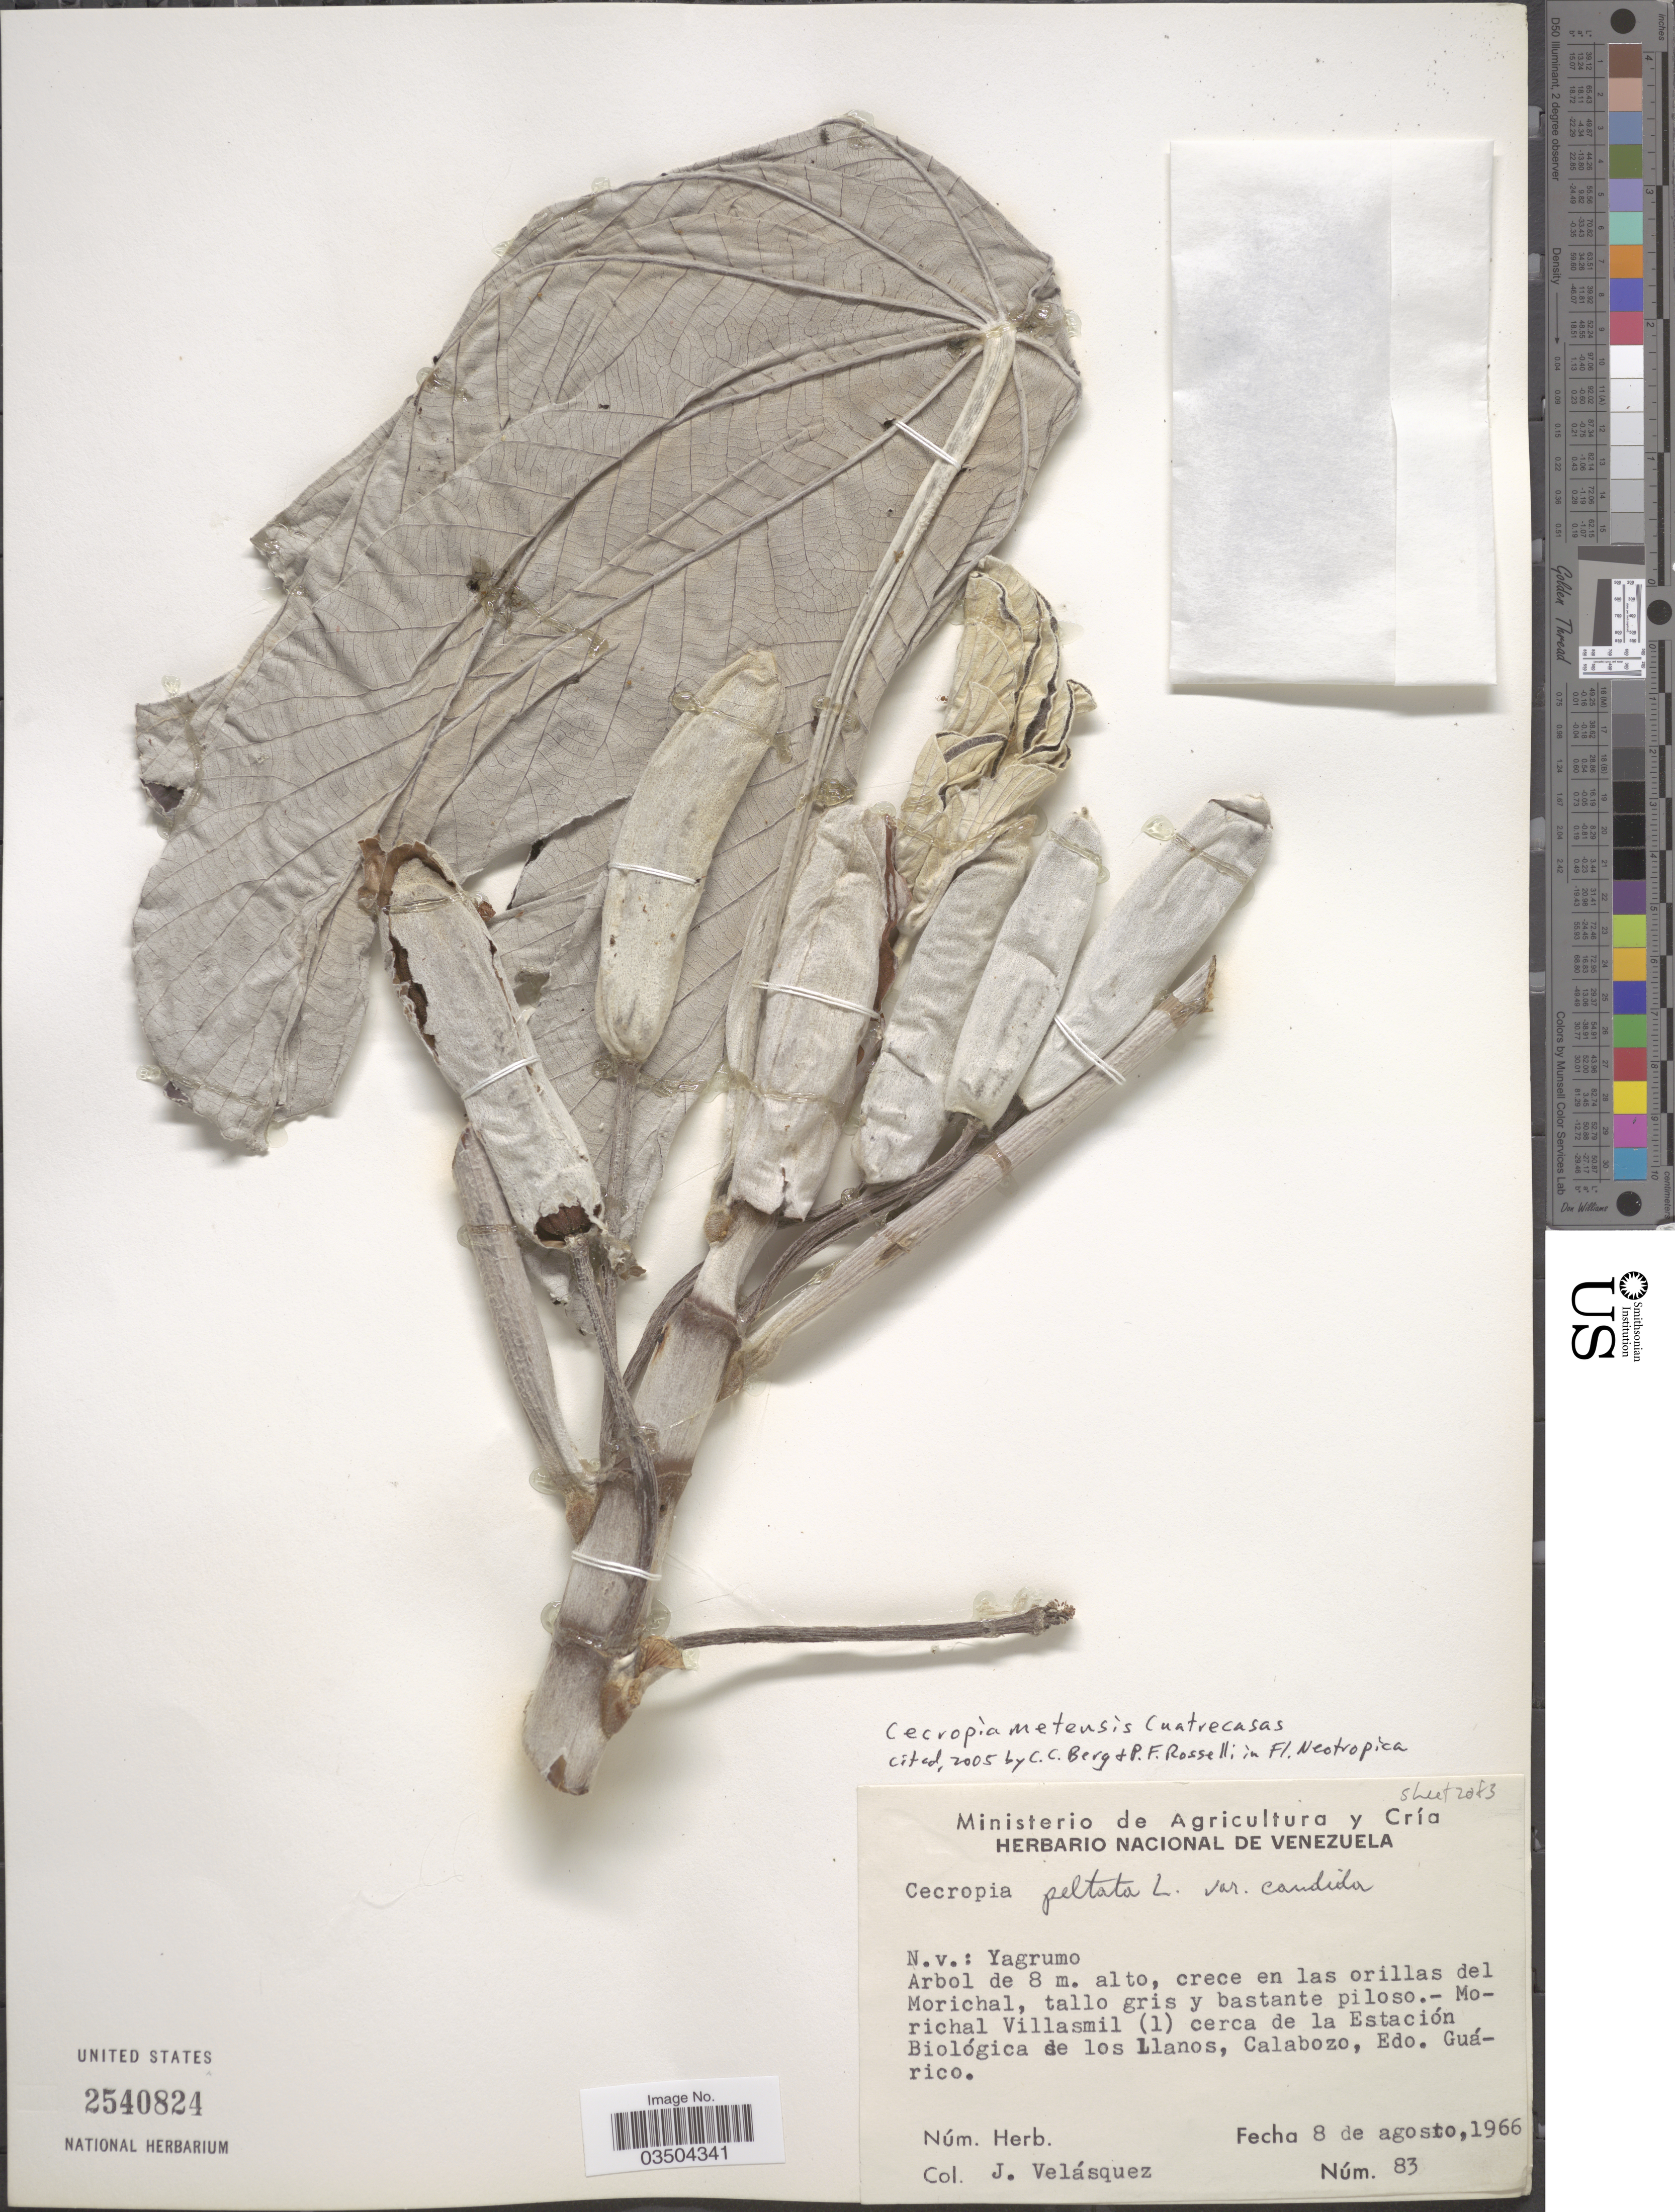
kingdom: Plantae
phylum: Tracheophyta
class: Magnoliopsida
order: Rosales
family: Urticaceae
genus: Cecropia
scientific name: Cecropia metensis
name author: Cuatrec.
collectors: J. Velasquez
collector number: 83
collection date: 1966-08-08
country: Venezuela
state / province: Guarico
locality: Crece en las orillas del Morichal, - Morichal Villasmil (1) cerca de la Estación Biológica de los Llanos, Calabozo, Edo. Guárico.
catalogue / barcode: US 2540824